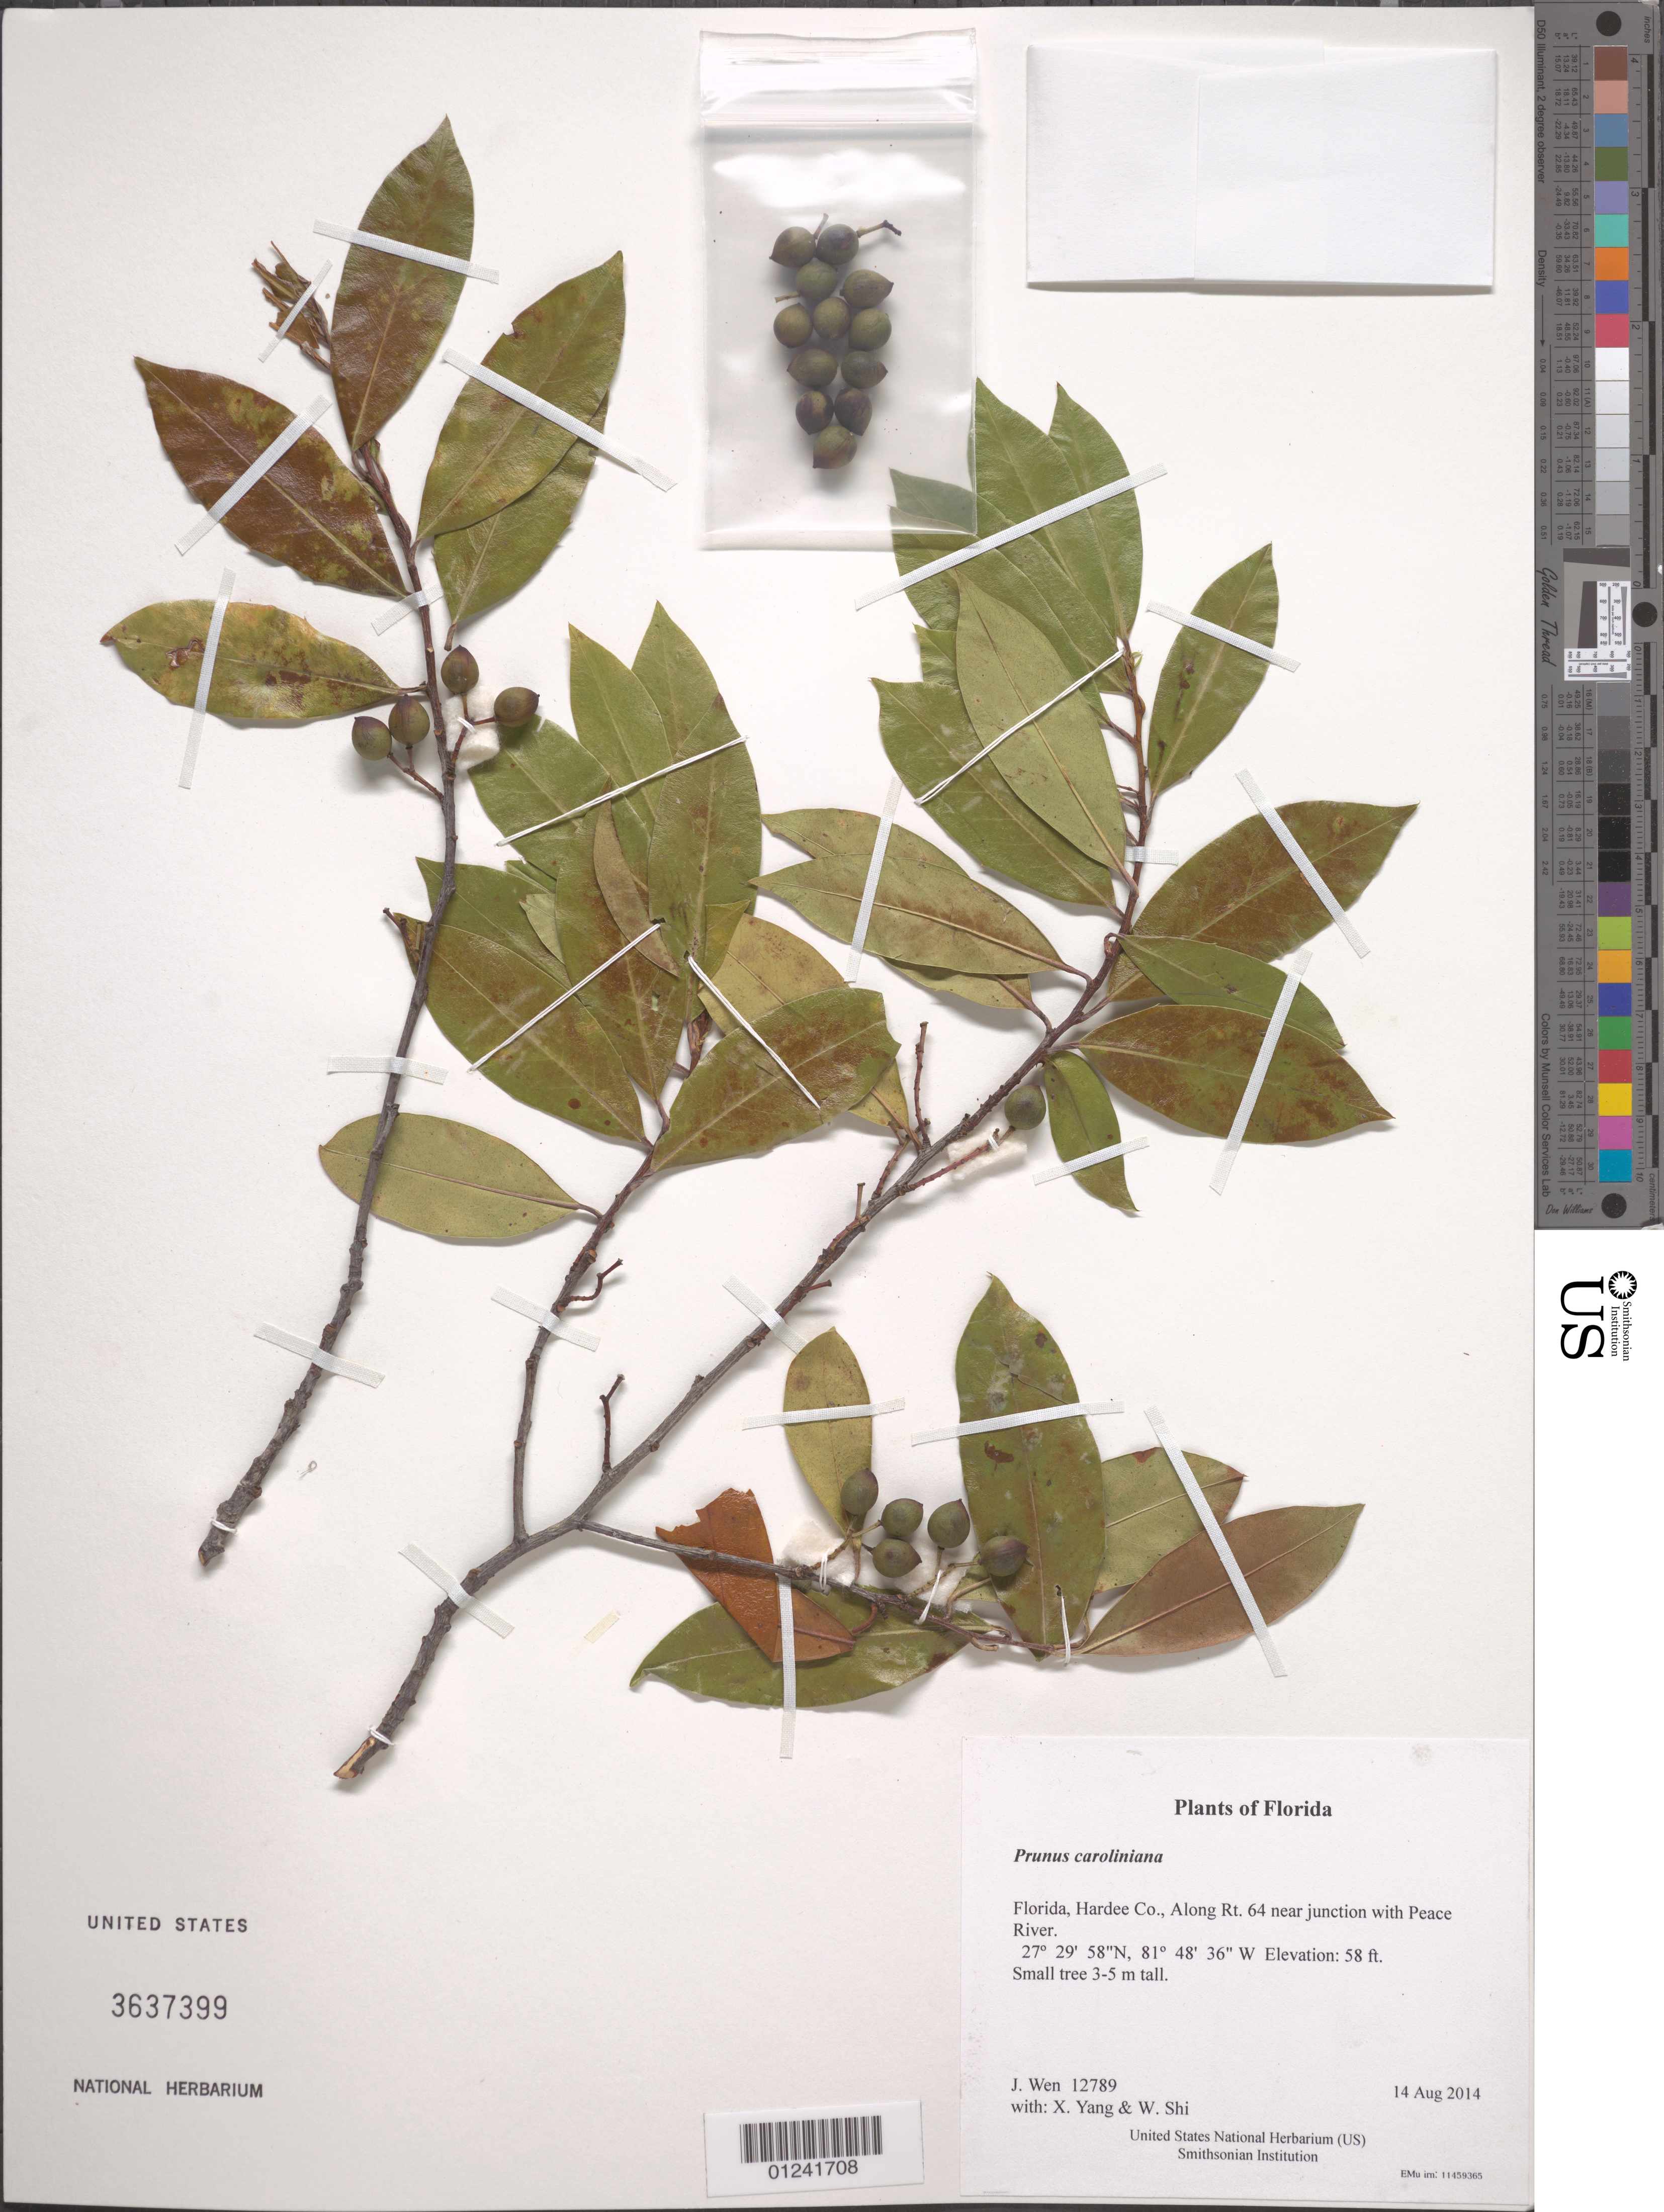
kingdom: Plantae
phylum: Tracheophyta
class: Magnoliopsida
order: Rosales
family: Rosaceae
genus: Prunus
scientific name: Prunus caroliniana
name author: (Mill.) Aiton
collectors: J. Wen, X. Yang & W. Shi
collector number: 12789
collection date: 2014-08-14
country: United States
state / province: Florida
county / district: Hardee Co.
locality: Along Rt. 64 near junction with Peace River.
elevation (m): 18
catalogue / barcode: US 3637399